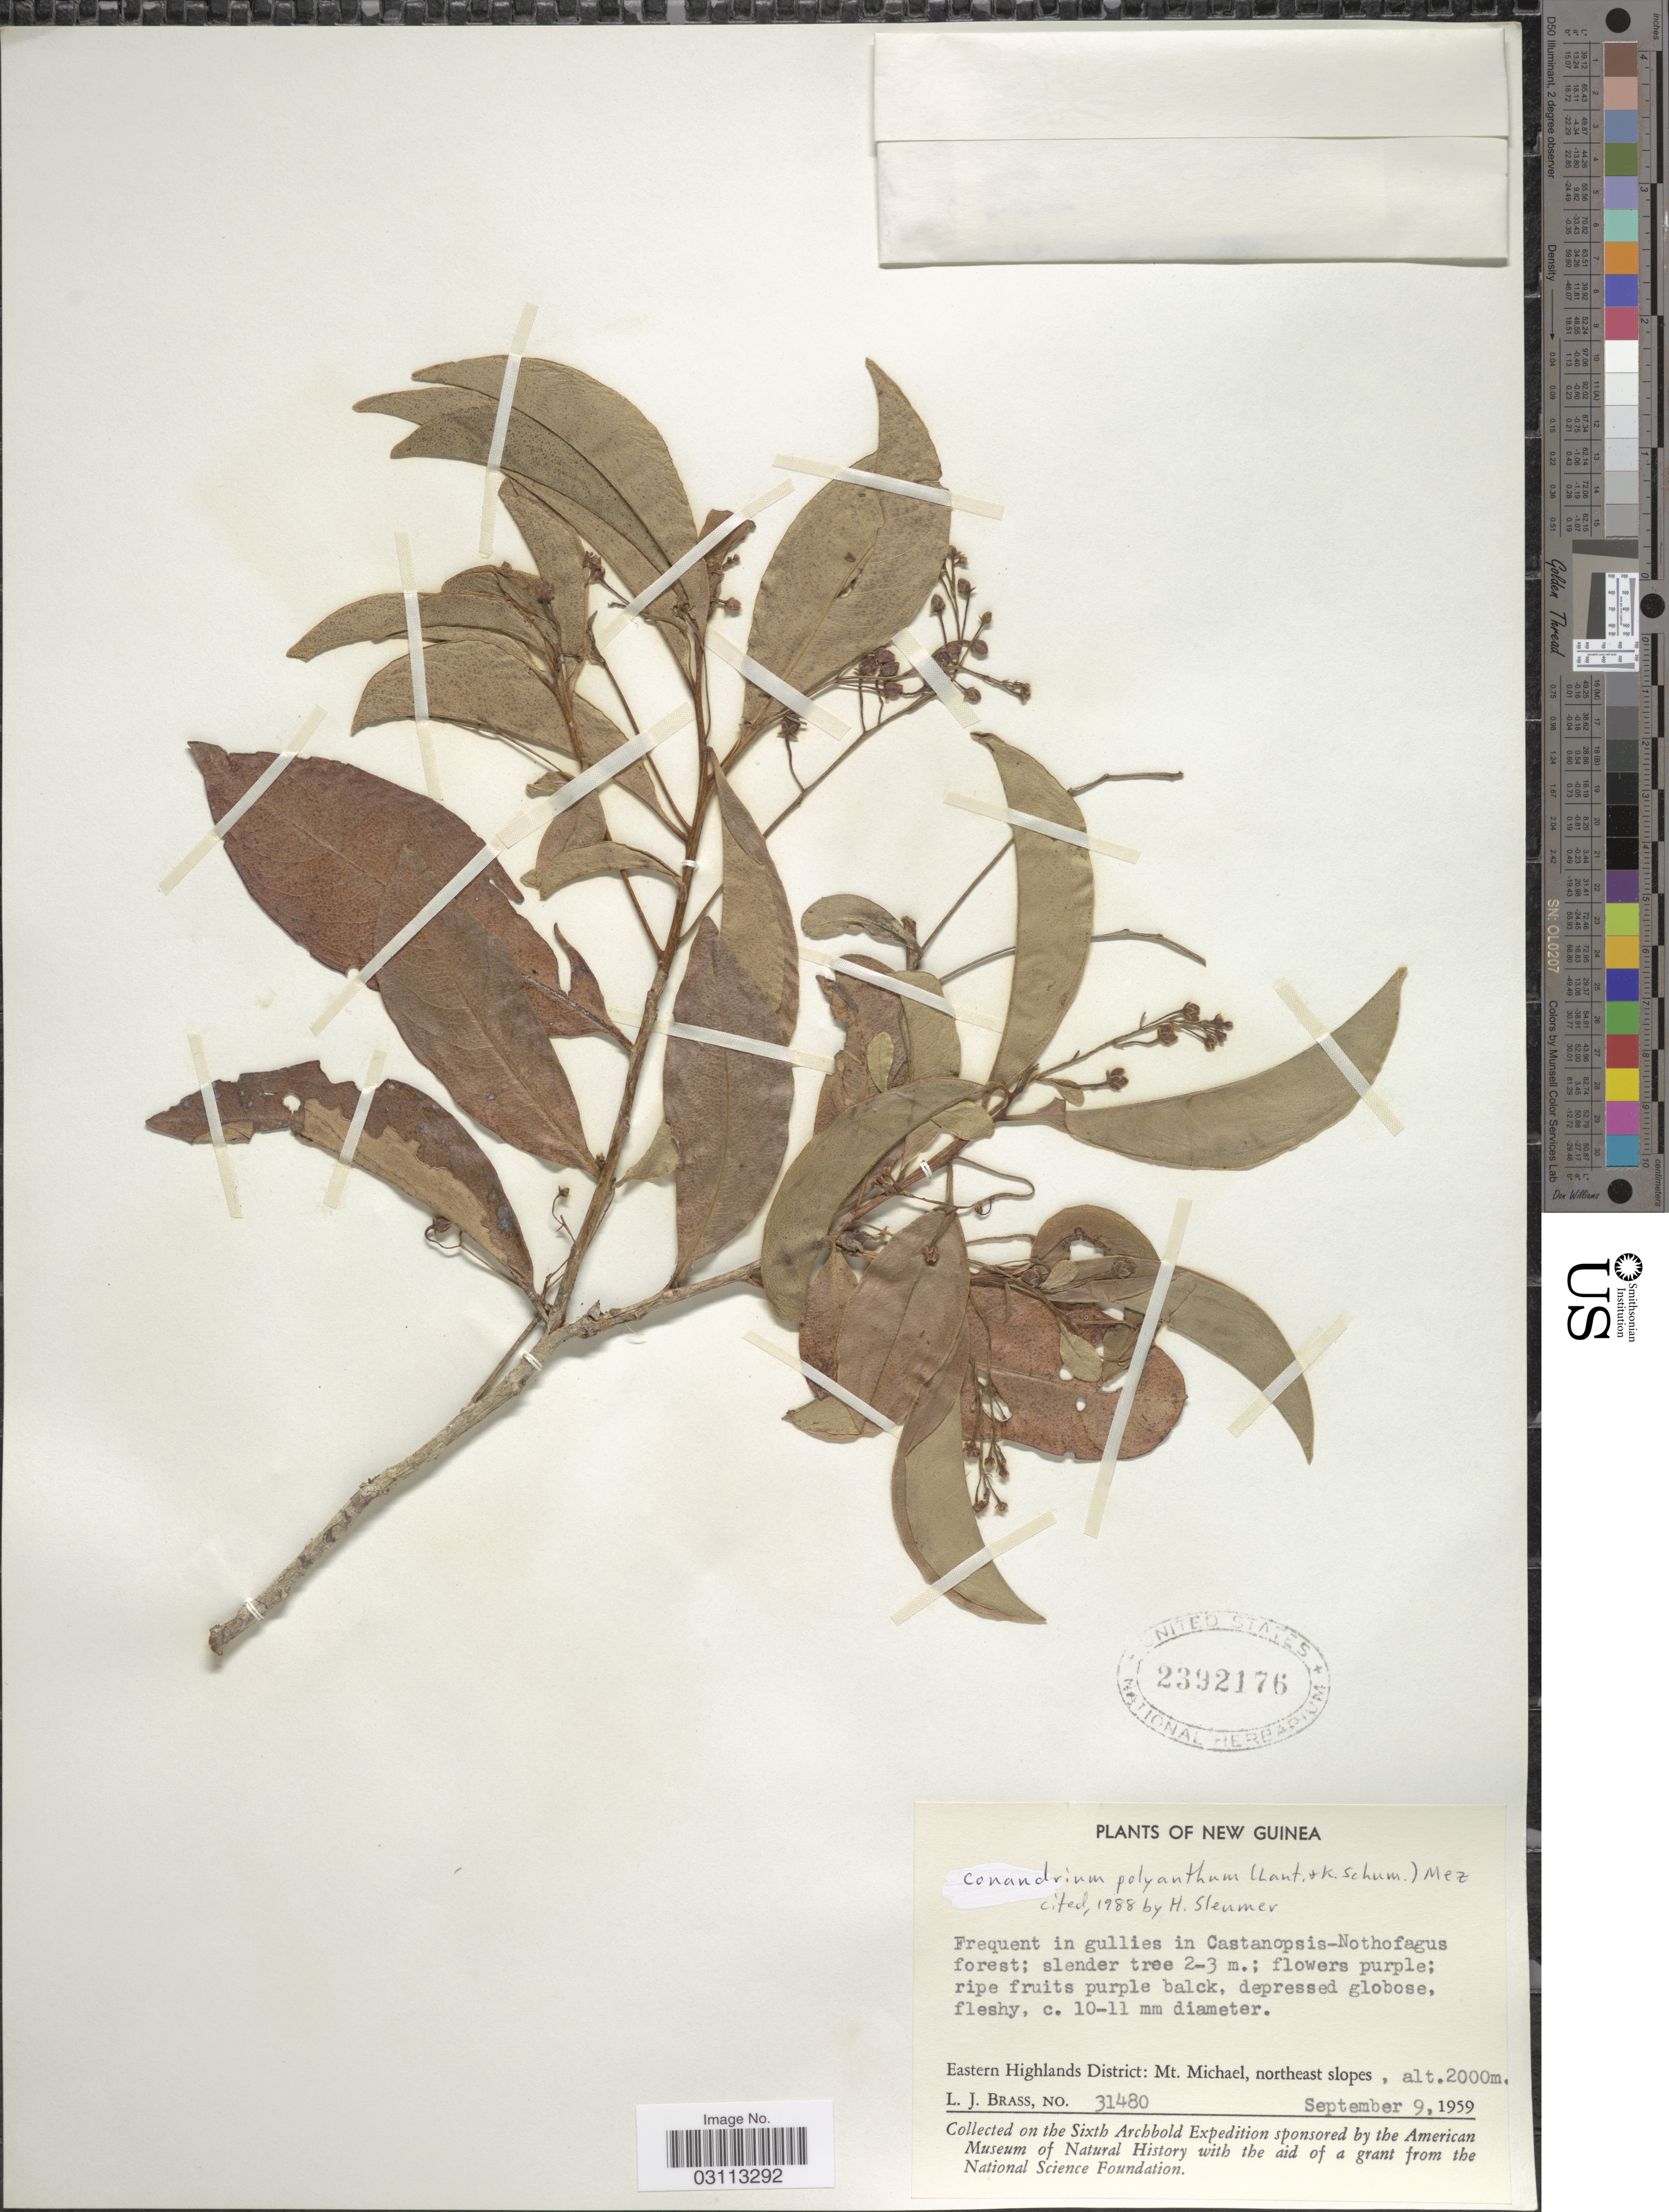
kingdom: Plantae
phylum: Tracheophyta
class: Magnoliopsida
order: Ericales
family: Primulaceae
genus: Conandrium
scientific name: Conandrium polyanthum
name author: (Lauterb. & K. Schum.) Mez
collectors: L. J. Brass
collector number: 31480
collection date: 1959-09-09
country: Papua New Guinea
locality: New Guinea. Eastern Highlands District: Mt. Michael, northeast slopes.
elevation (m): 2000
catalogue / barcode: US 2392176